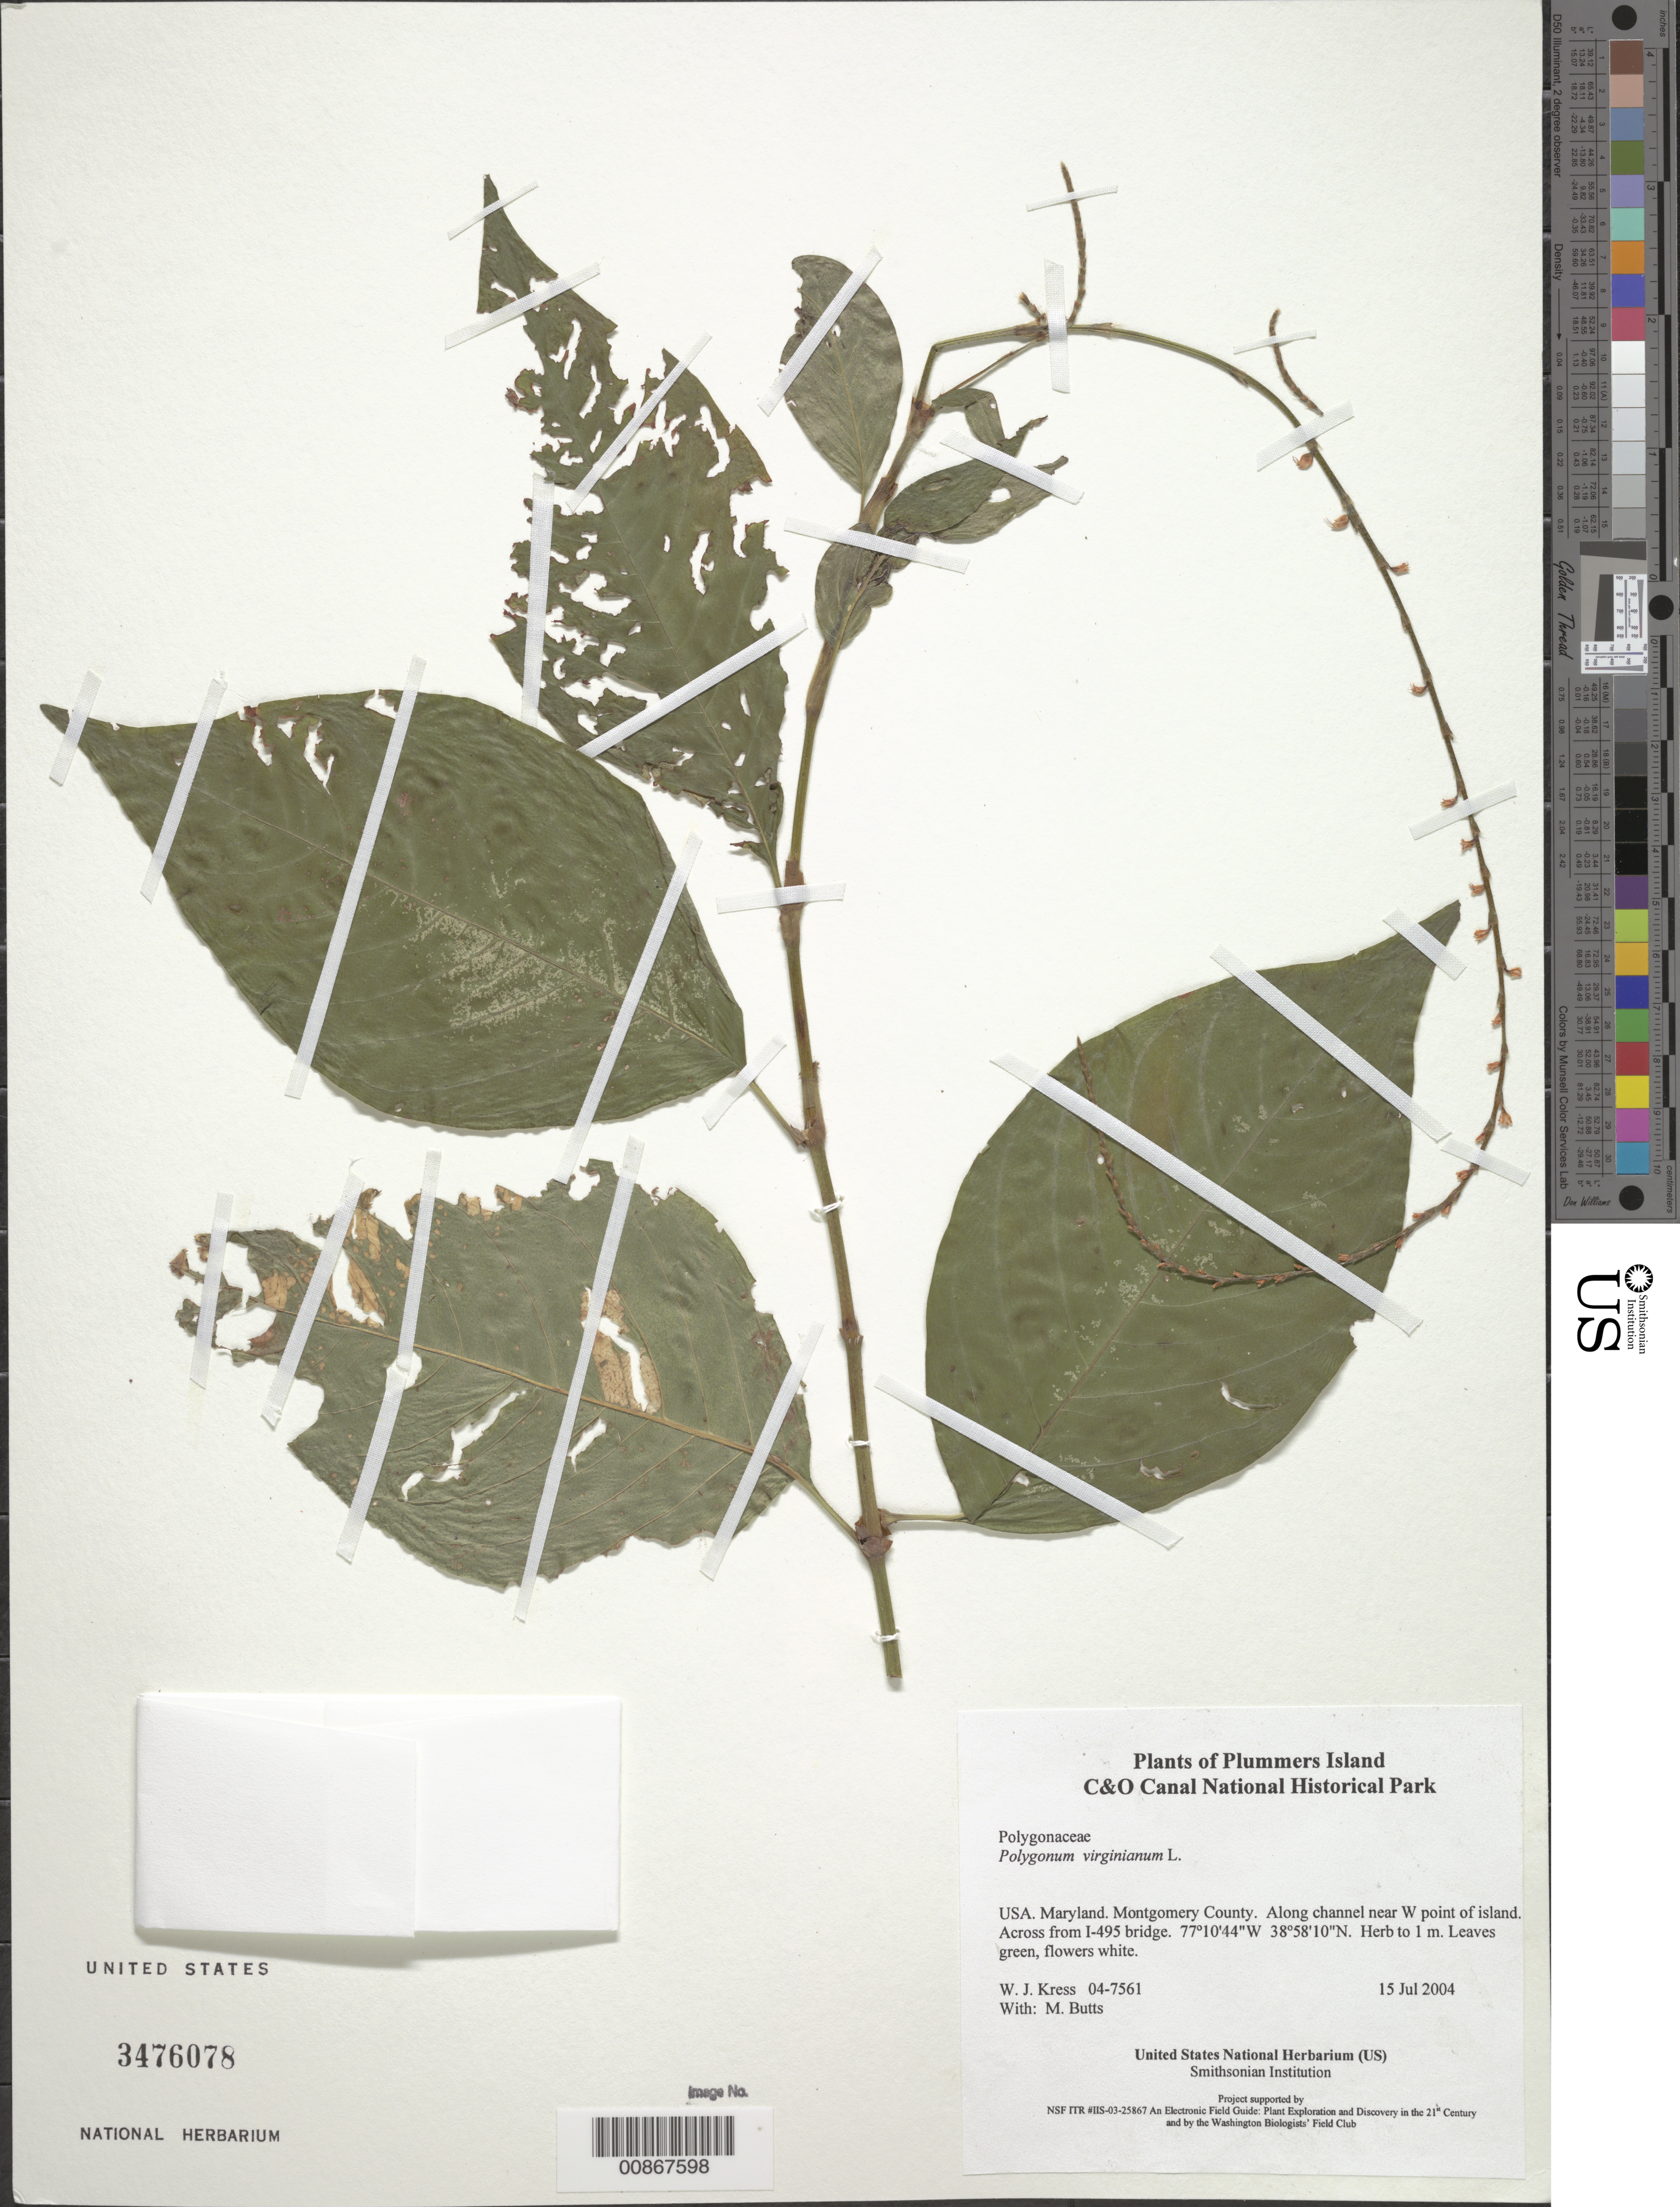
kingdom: Plantae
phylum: Tracheophyta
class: Magnoliopsida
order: Caryophyllales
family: Polygonaceae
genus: Persicaria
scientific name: Persicaria virginiana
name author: (L.) Gaertn.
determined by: Atha, D. E.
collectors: W. J. Kress & M. B. Butts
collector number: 04-7561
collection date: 2004-07-15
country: United States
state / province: Maryland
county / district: Montgomery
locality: Chesapeake and Ohio Canal National Historical Park, Plummers Island, along channel near W point of island. Across from 495 bridge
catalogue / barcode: US 3476078